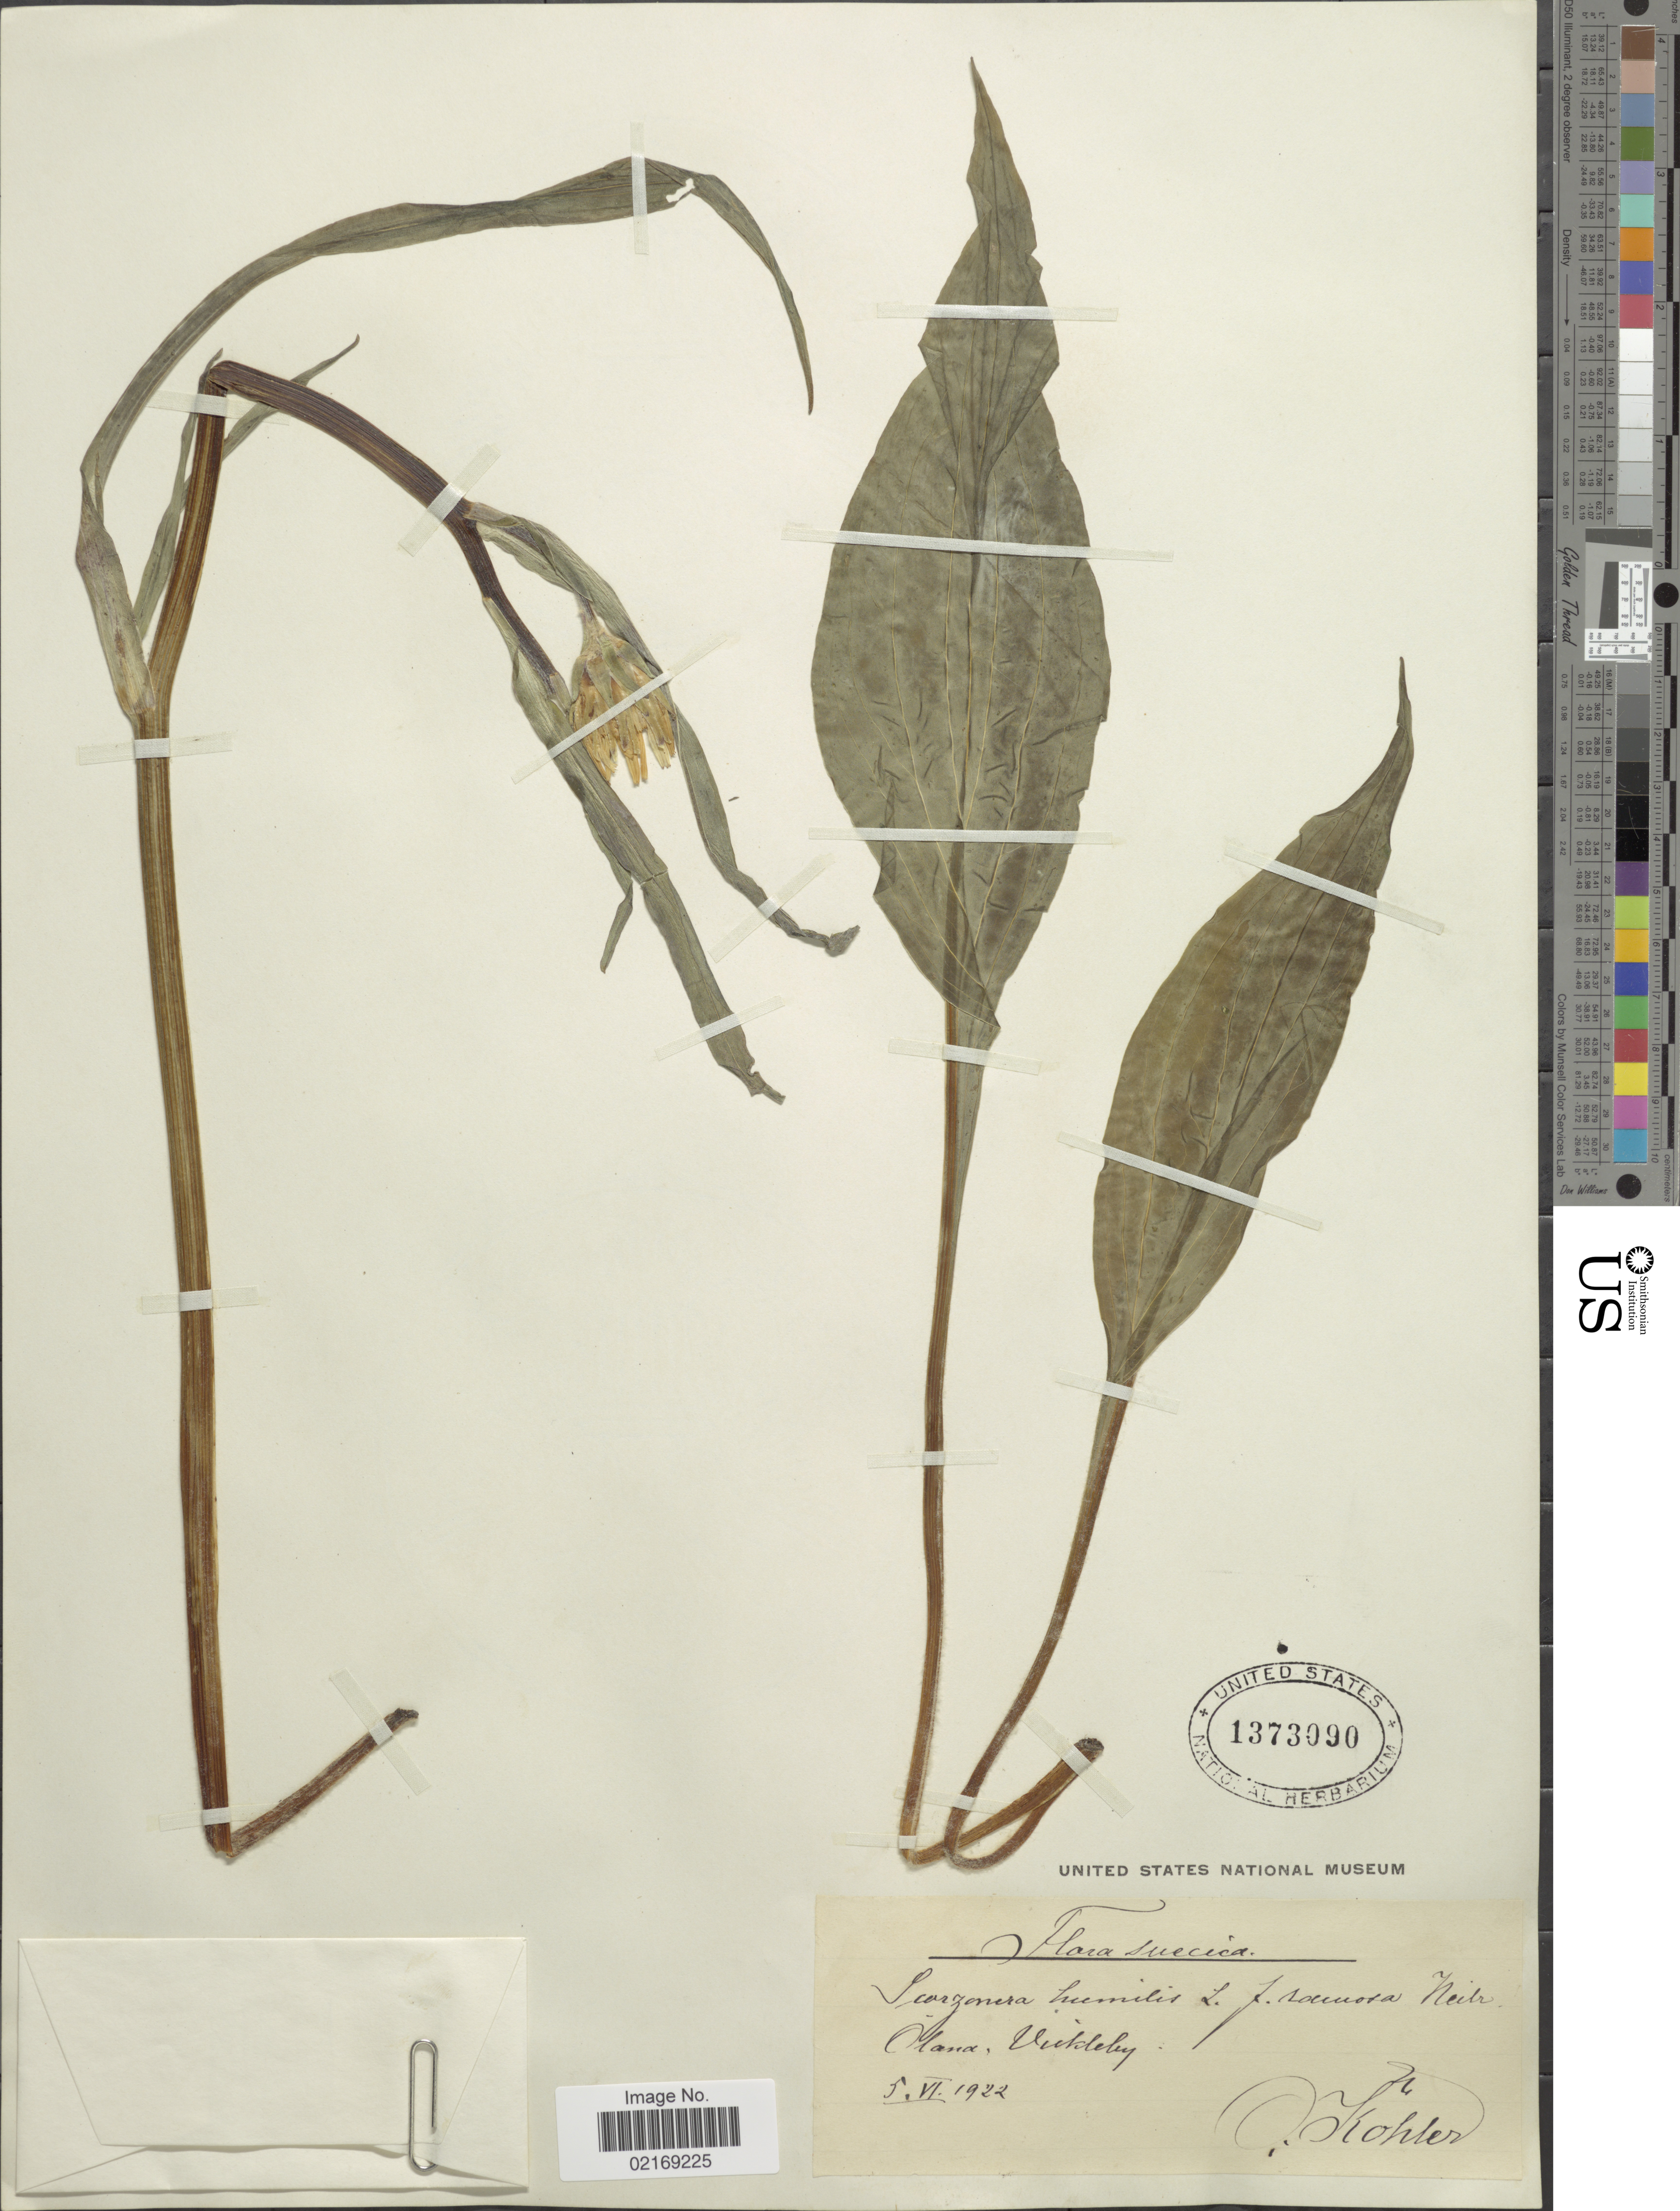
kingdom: Plantae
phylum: Tracheophyta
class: Magnoliopsida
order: Asterales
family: Asteraceae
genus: Scorzonera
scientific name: Scorzonera humilis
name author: L.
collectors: O. Köhler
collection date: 1922-06-05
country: Sweden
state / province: Kalmar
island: Oland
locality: Suecica, Õland, Vickleby [interpreted].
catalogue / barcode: US 1373090